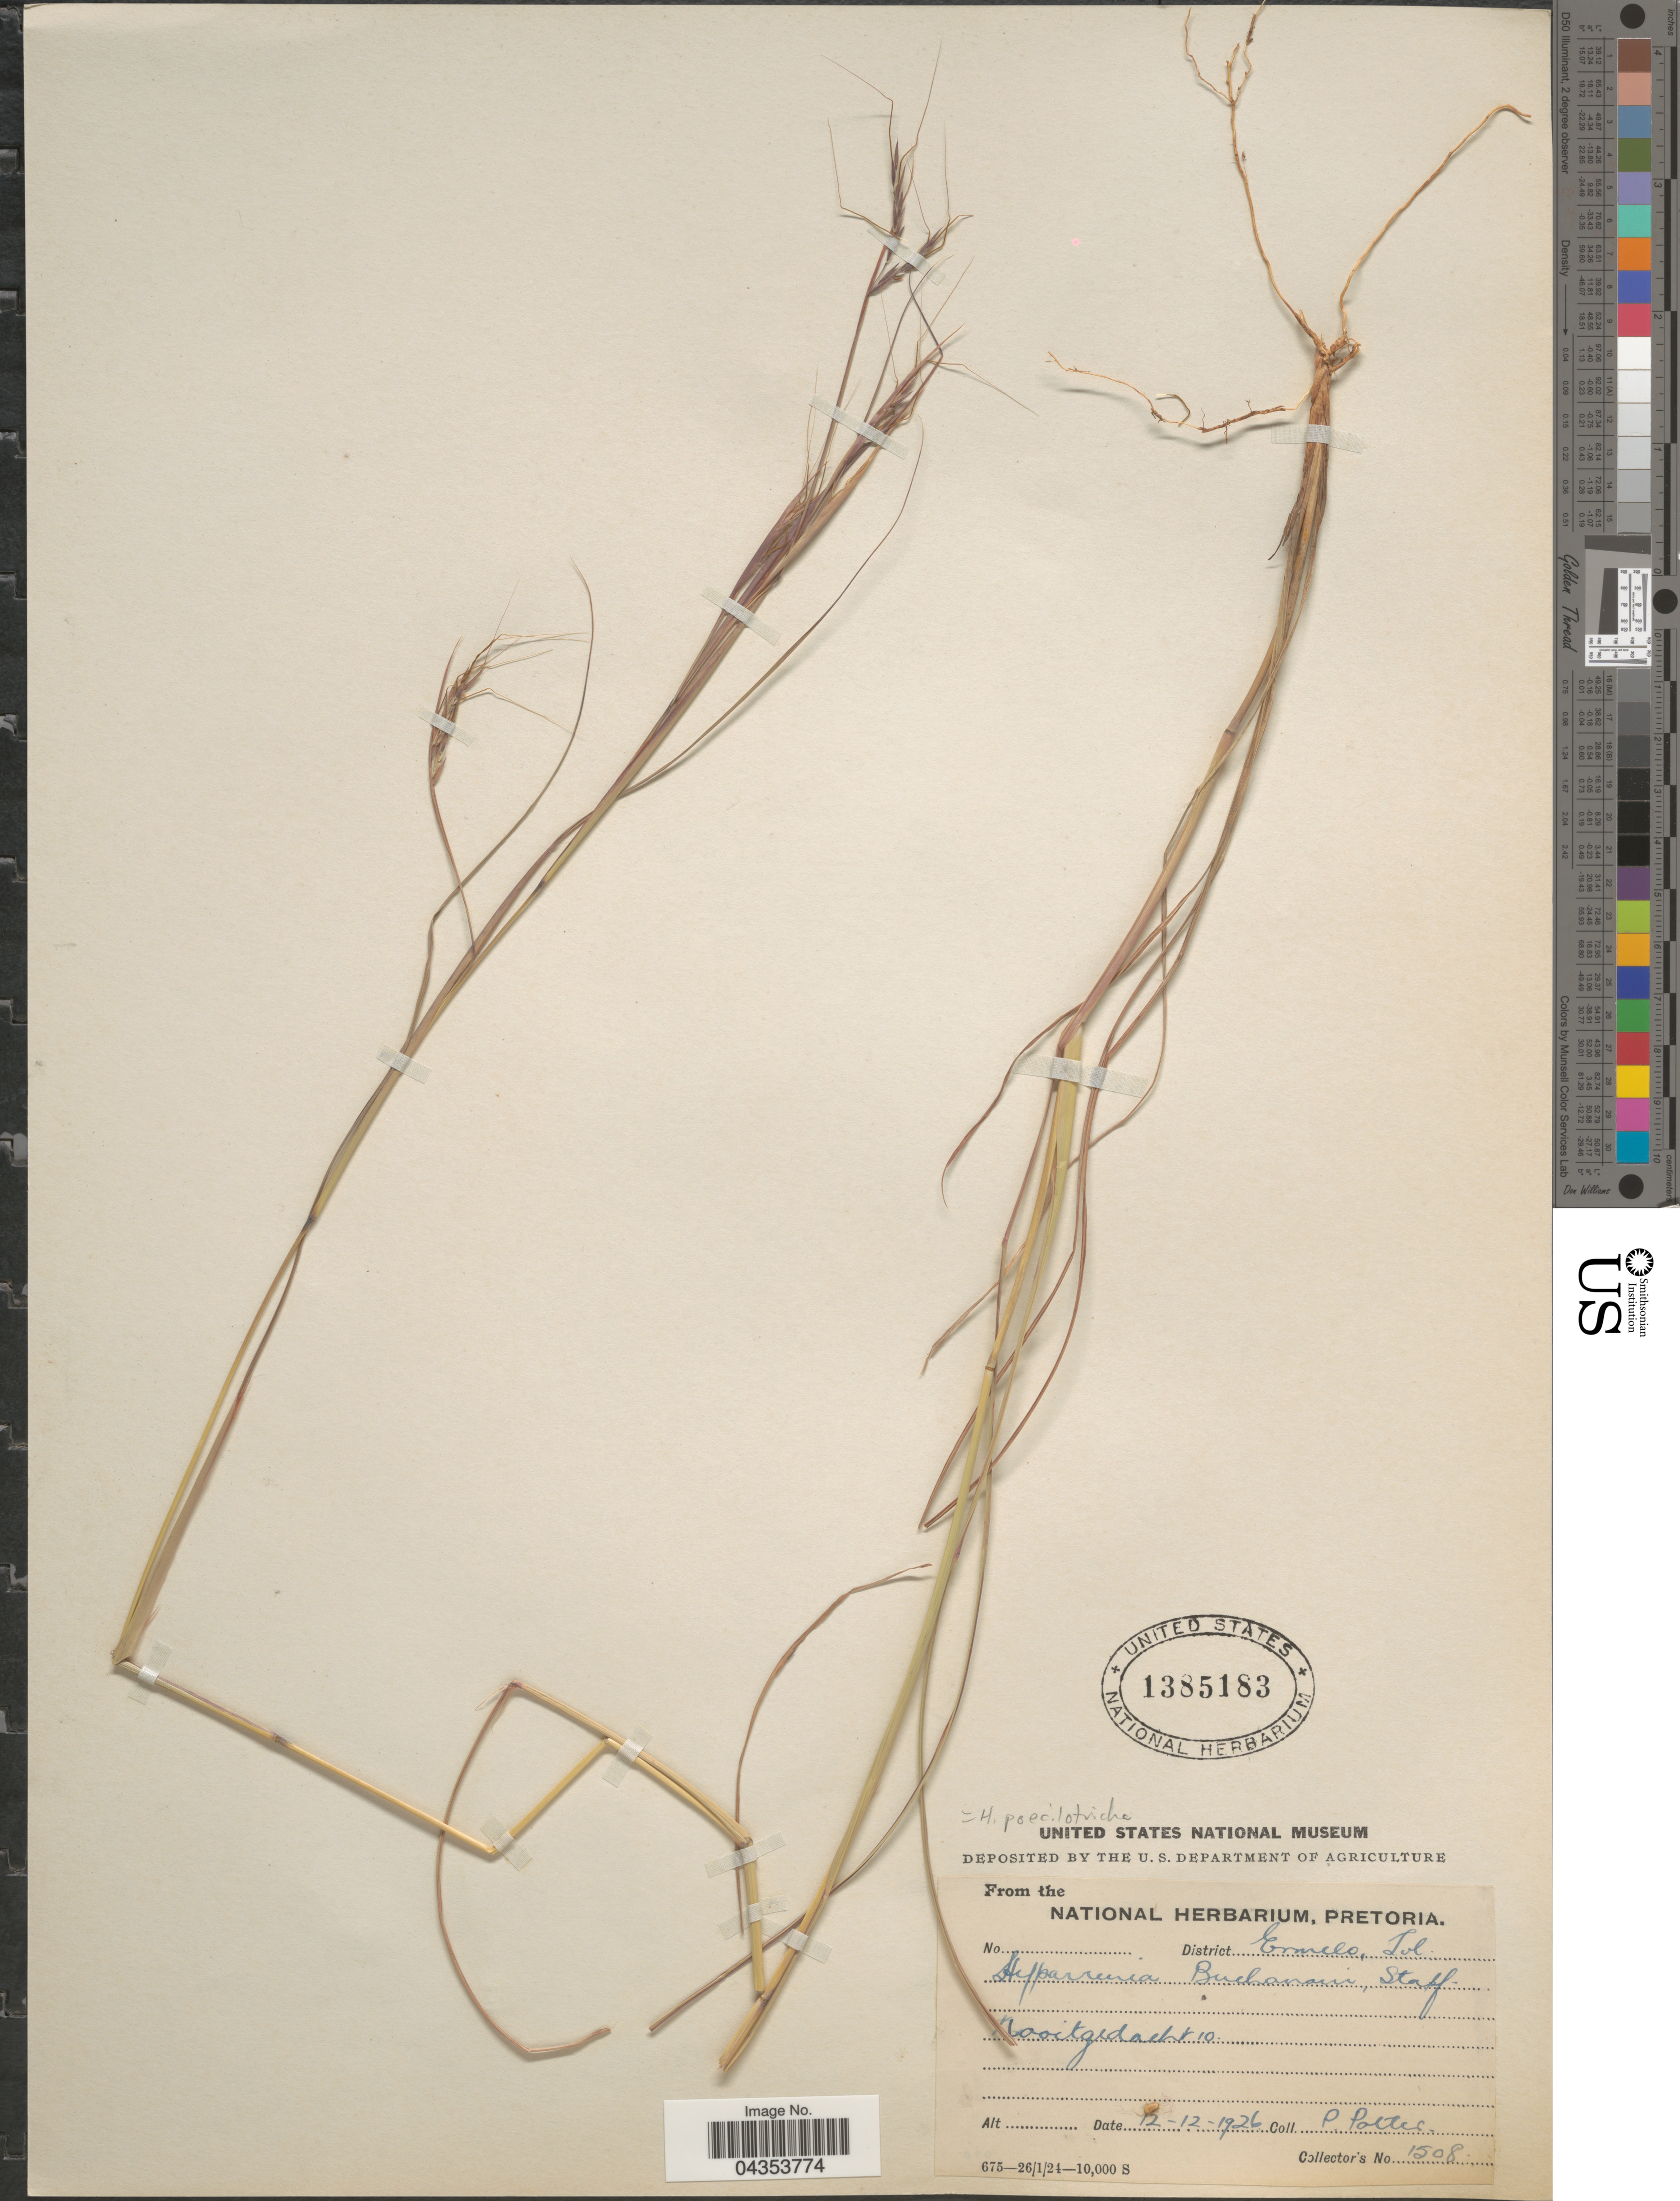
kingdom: Plantae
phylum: Tracheophyta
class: Liliopsida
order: Poales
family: Poaceae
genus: Hyparrhenia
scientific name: Hyparrhenia poecilotricha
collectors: P. Potter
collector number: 1508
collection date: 1926-12-12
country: South Africa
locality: District Ermelo, Tvl. Nooitgedacht 10.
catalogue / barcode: US 1385183